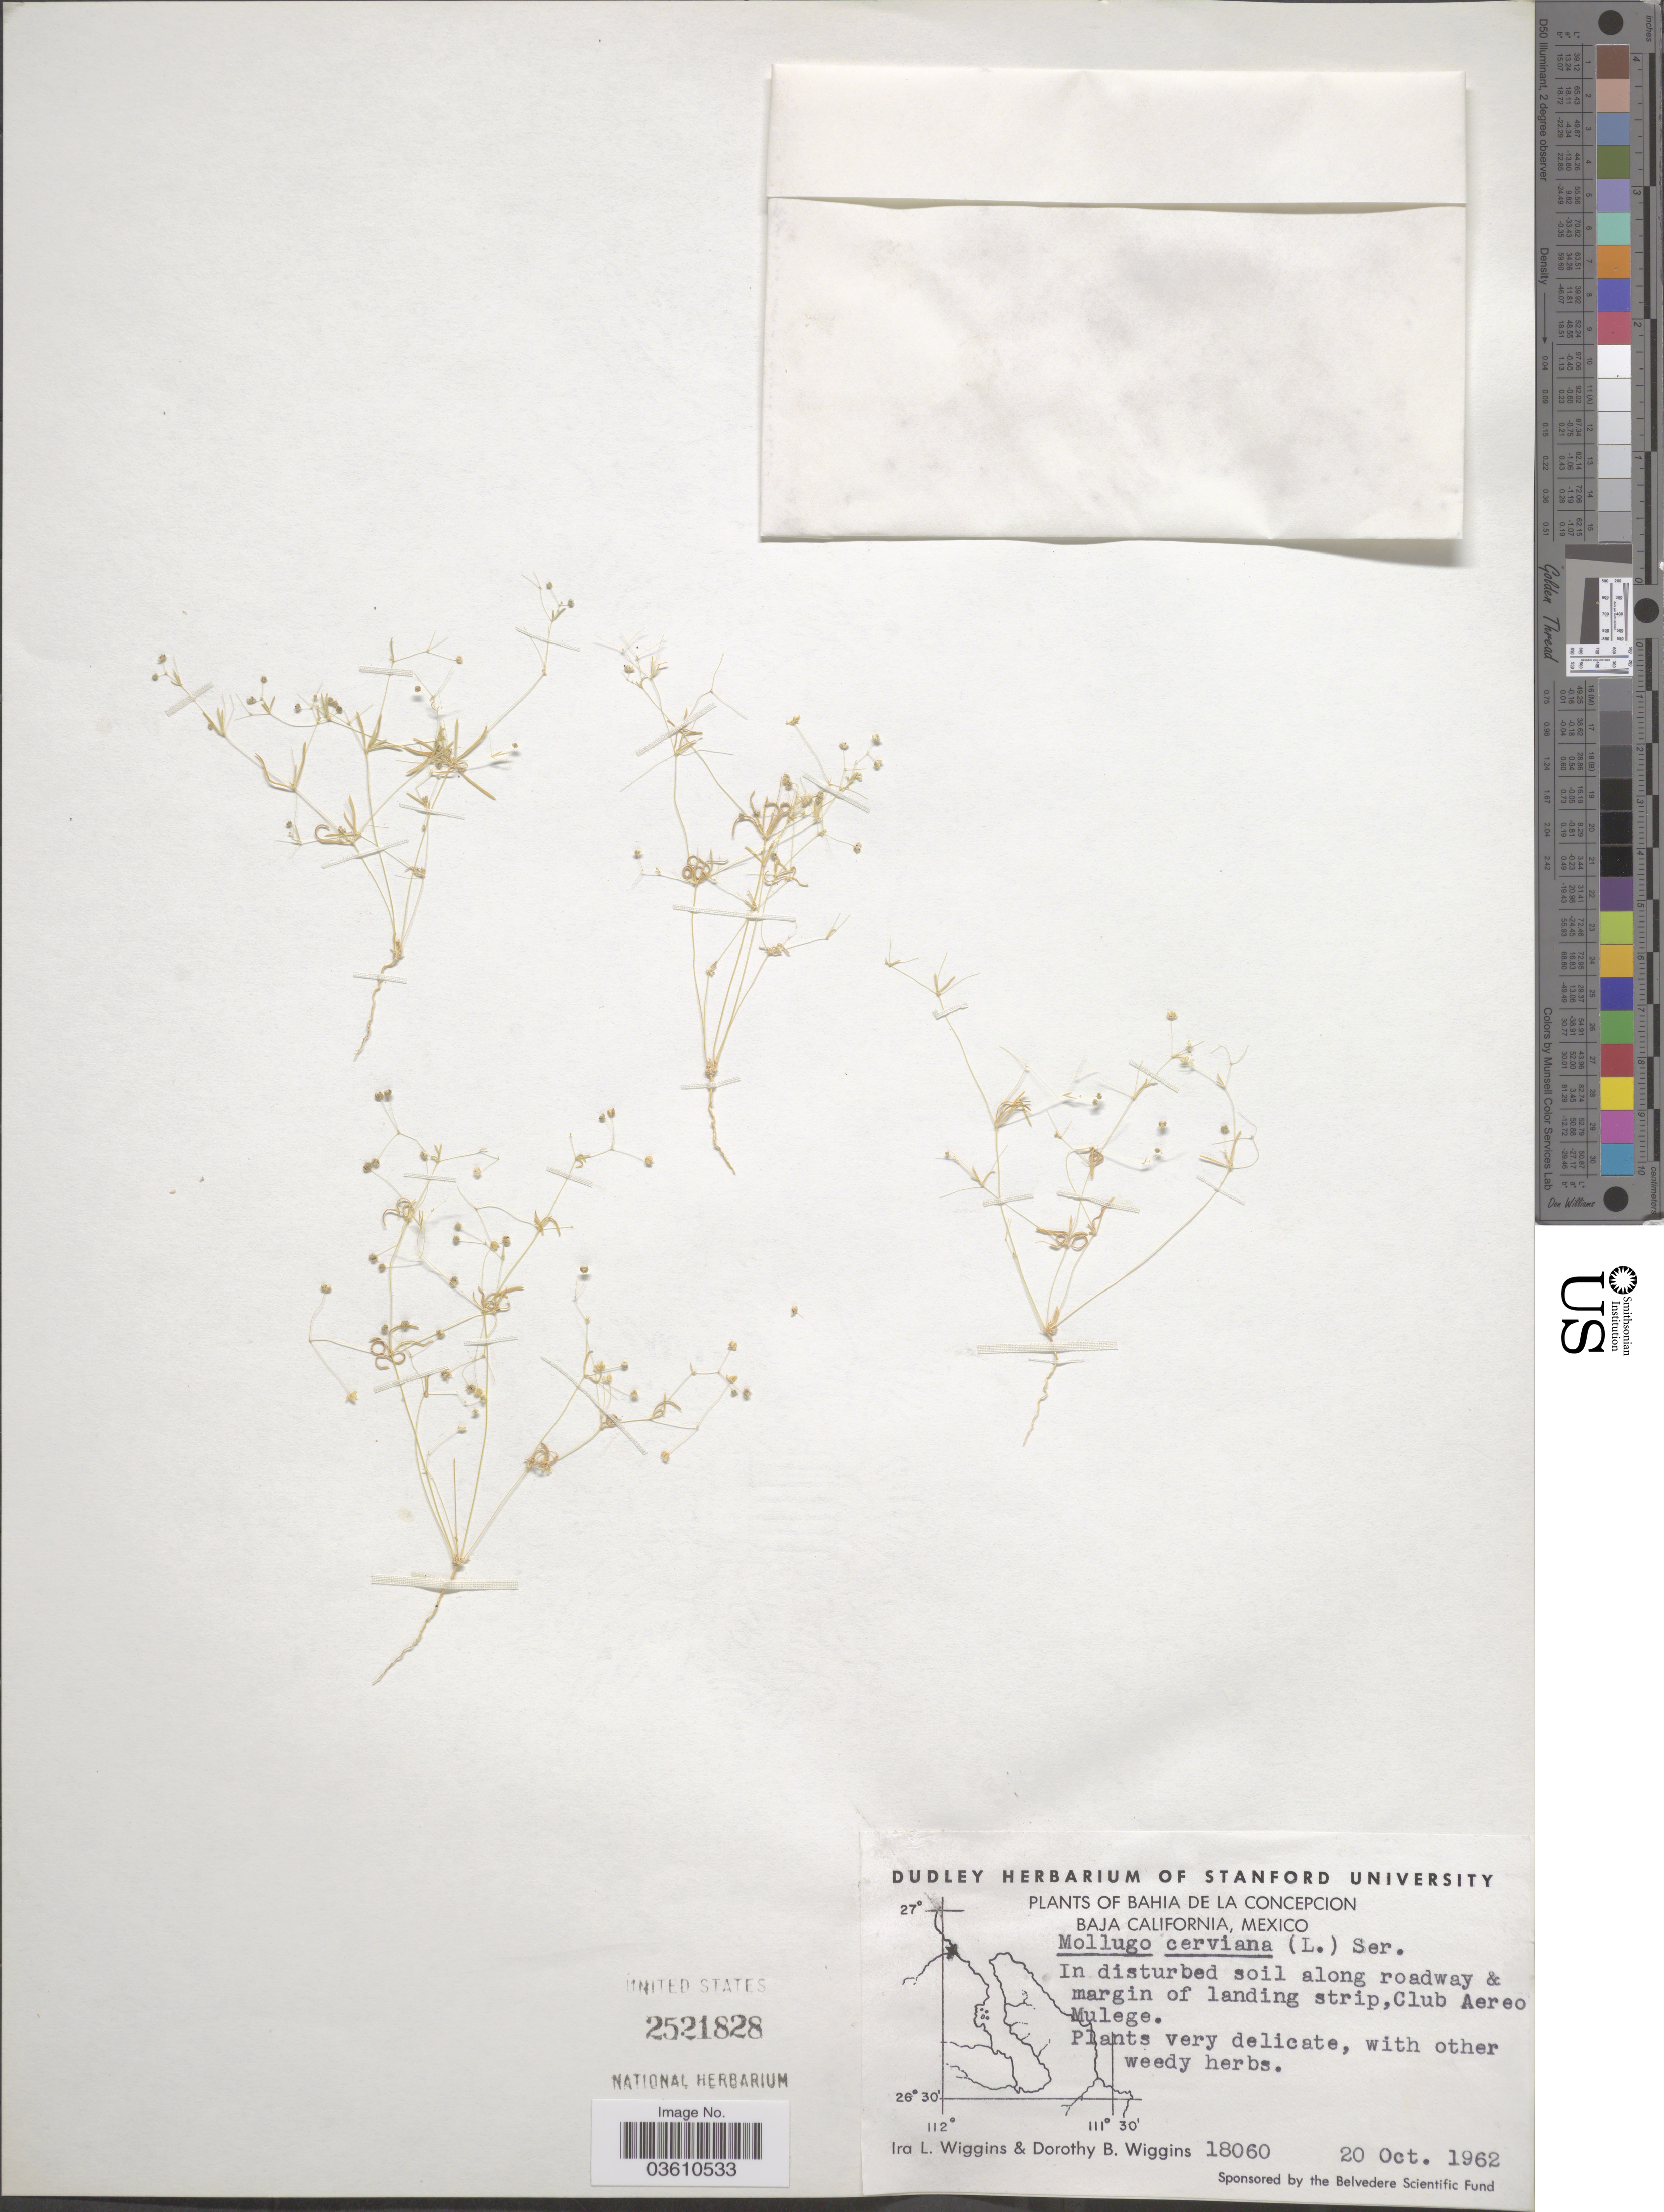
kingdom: Plantae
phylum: Tracheophyta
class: Magnoliopsida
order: Caryophyllales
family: Molluginaceae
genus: Hypertelis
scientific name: Hypertelis umbellata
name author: (Forssk.) Thulin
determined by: Strong, Mark T., (BOT), Smithsonian Institution - National Museum of Natural History (UNITED STATES)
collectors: I. L. Wiggins & D. B. Wiggins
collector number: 18060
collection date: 1962-10-20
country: Mexico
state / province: Baja California Sur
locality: Bahia de la Concepcion. Club Aereo Mulege.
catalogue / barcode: US 2521828